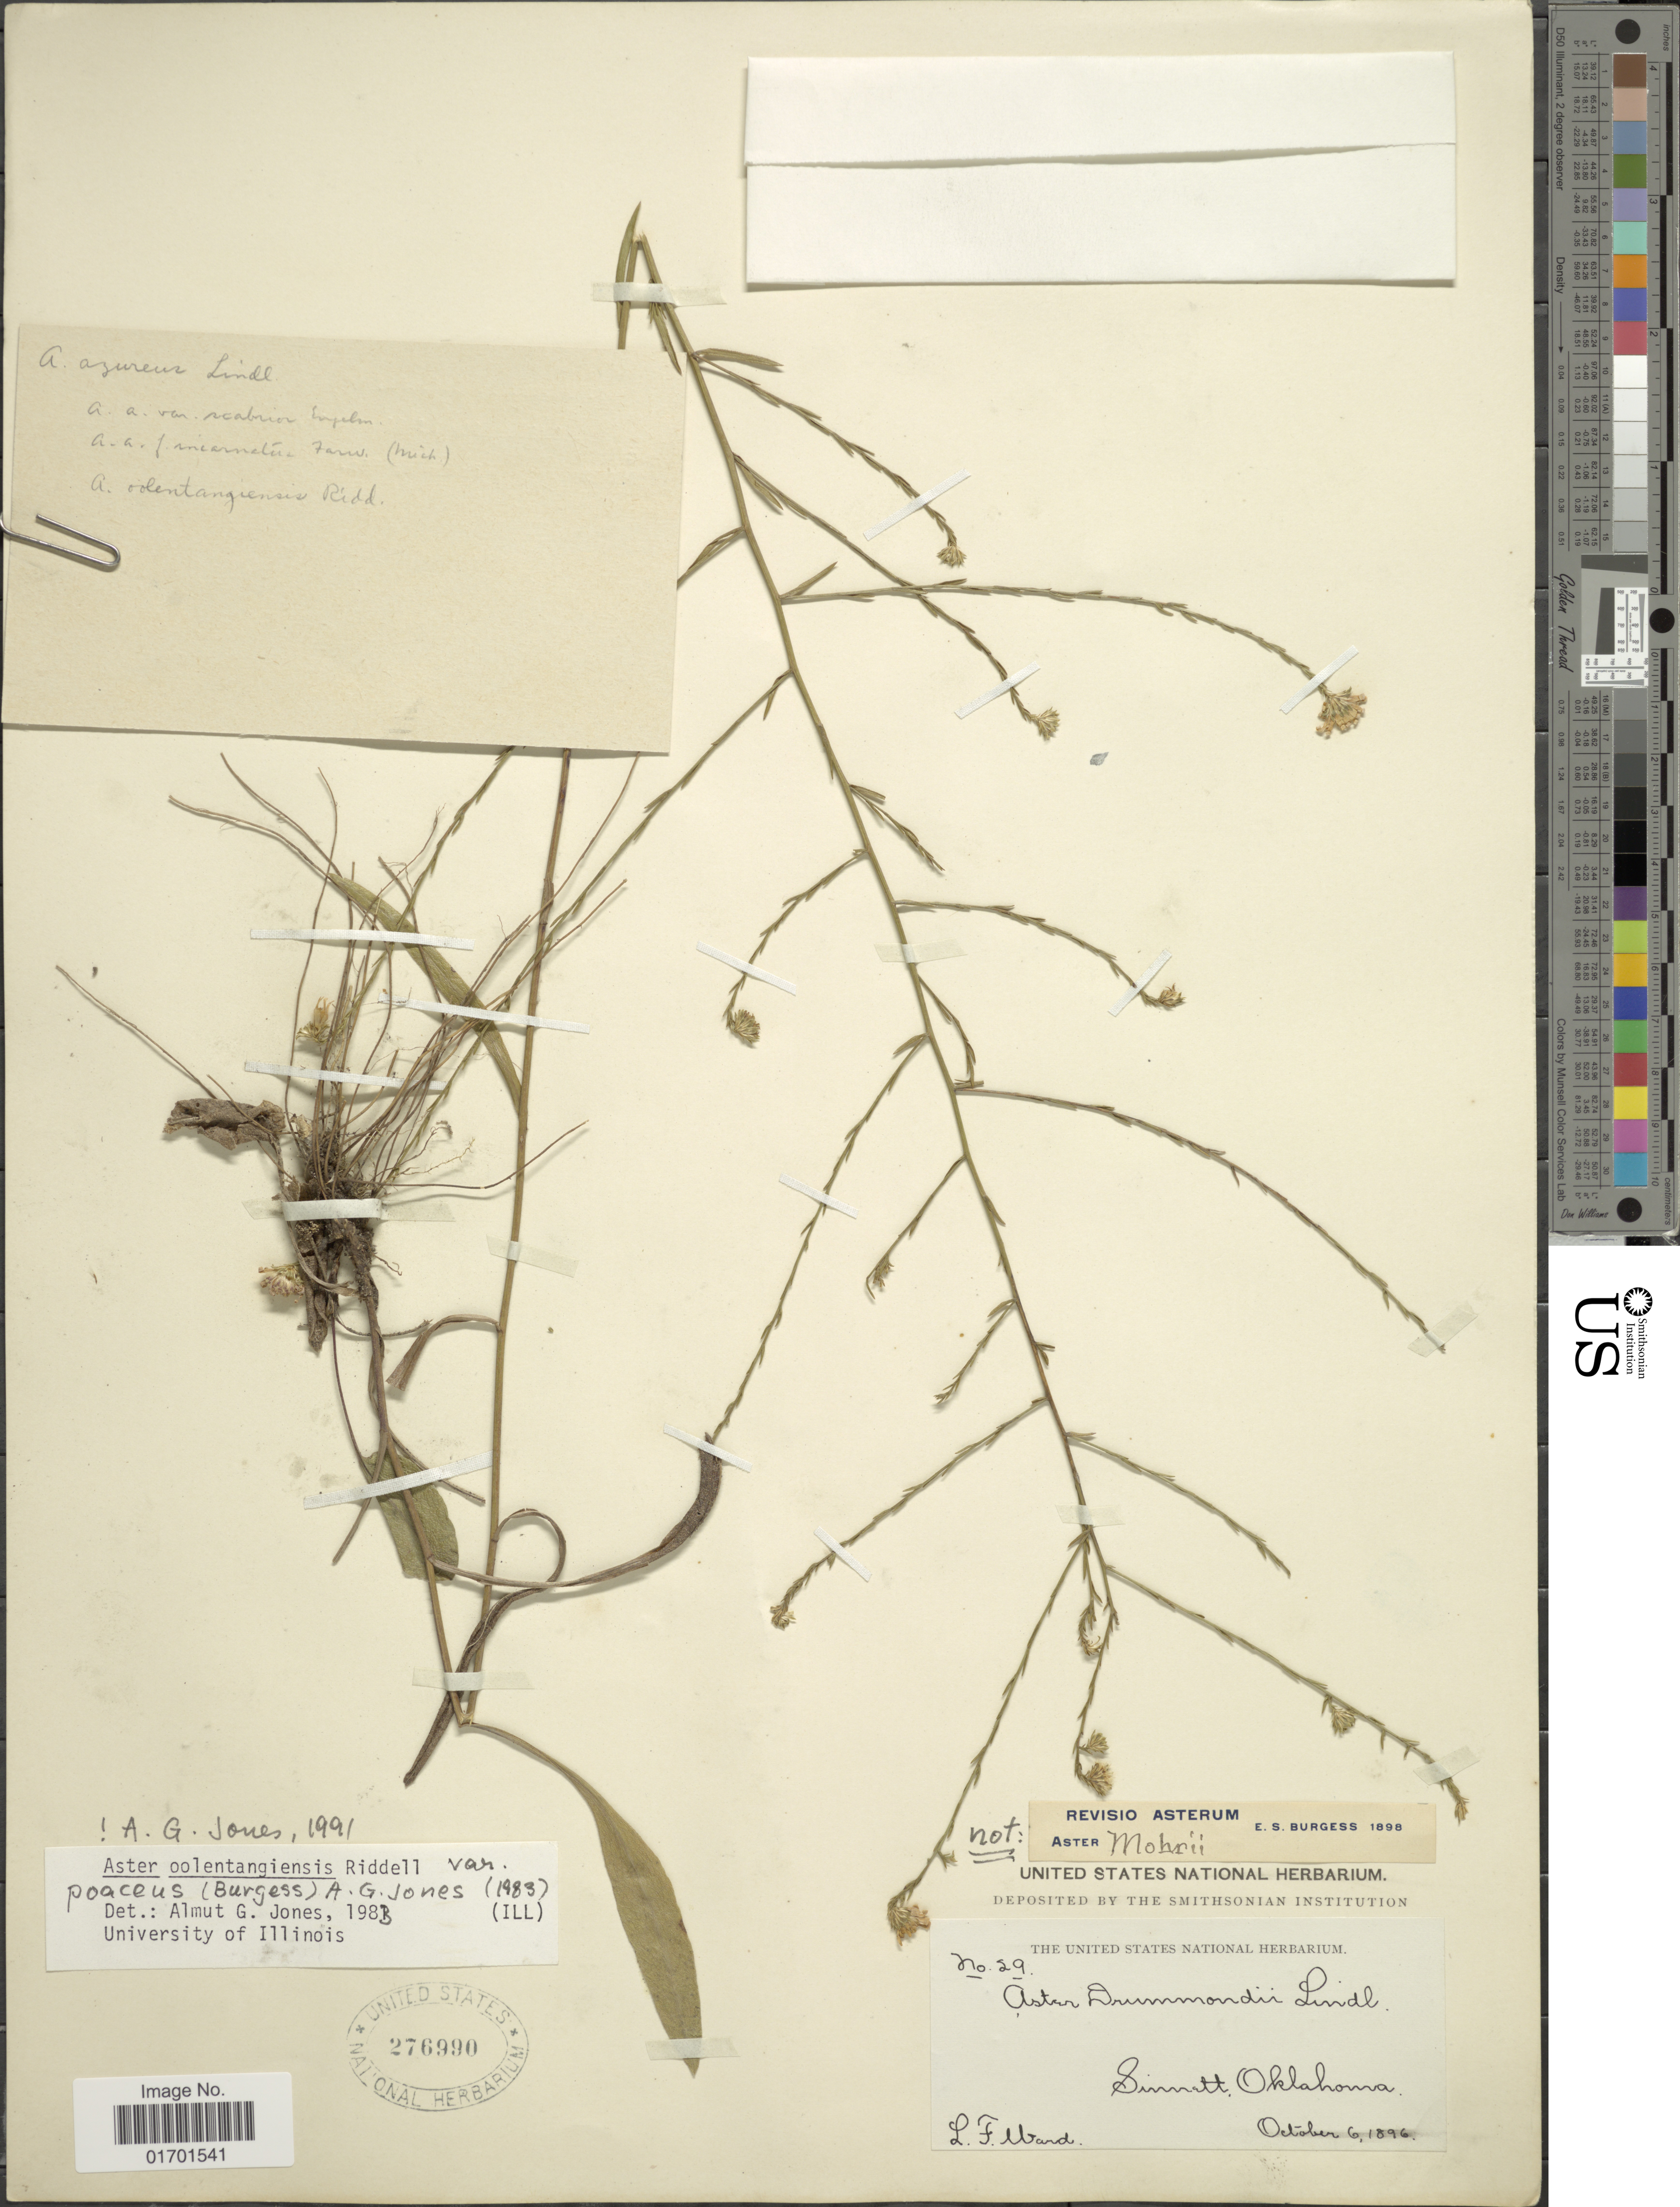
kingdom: Plantae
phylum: Tracheophyta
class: Magnoliopsida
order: Asterales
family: Asteraceae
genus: Symphyotrichum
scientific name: Symphyotrichum oolentangiense var. poaceum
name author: (E.S. Burgess) G.L. Nesom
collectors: L. Ward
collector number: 29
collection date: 1896-10-06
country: United States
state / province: Oklahoma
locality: Simmutt.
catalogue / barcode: US 276990